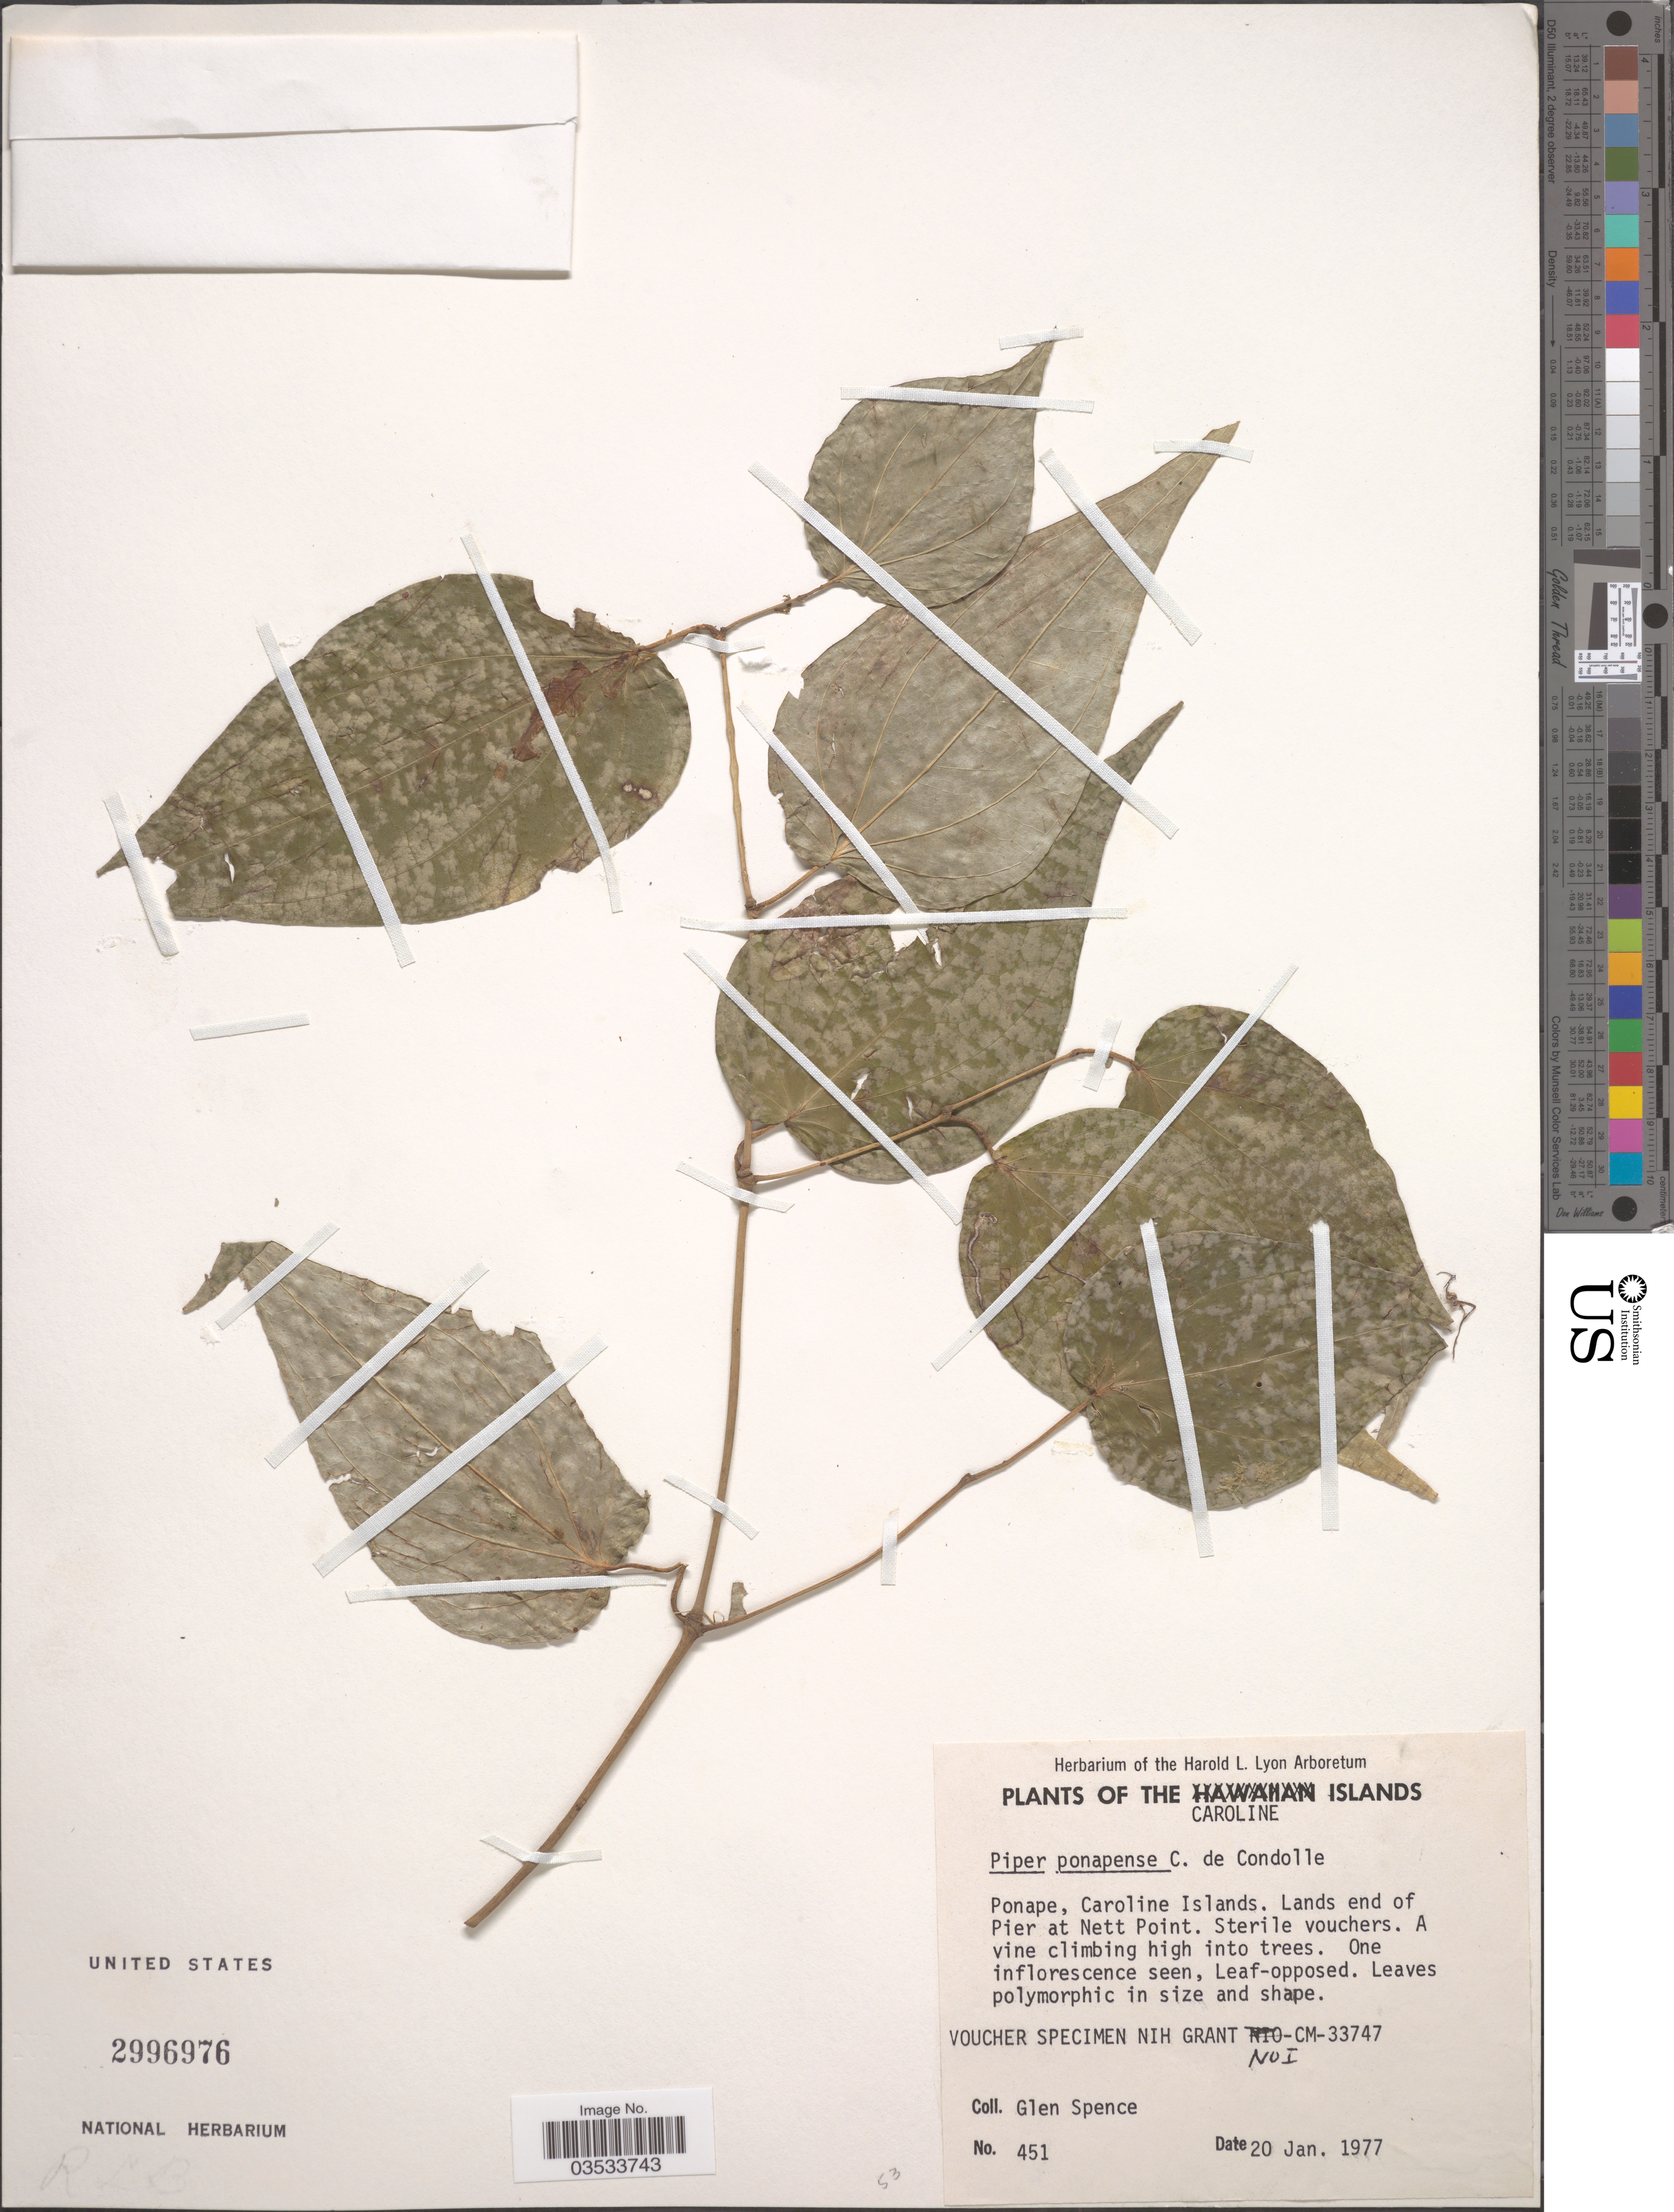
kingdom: Plantae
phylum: Tracheophyta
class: Magnoliopsida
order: Piperales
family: Piperaceae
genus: Piper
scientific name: Piper ponapense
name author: C. DC.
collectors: G. Spence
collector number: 451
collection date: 1977-01-20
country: Micronesia, Federated States of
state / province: Pohnpei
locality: Caroline Islands. Ponape, Caroline Islands. Lands end of Pier at Nett Point.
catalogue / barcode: US 2996976